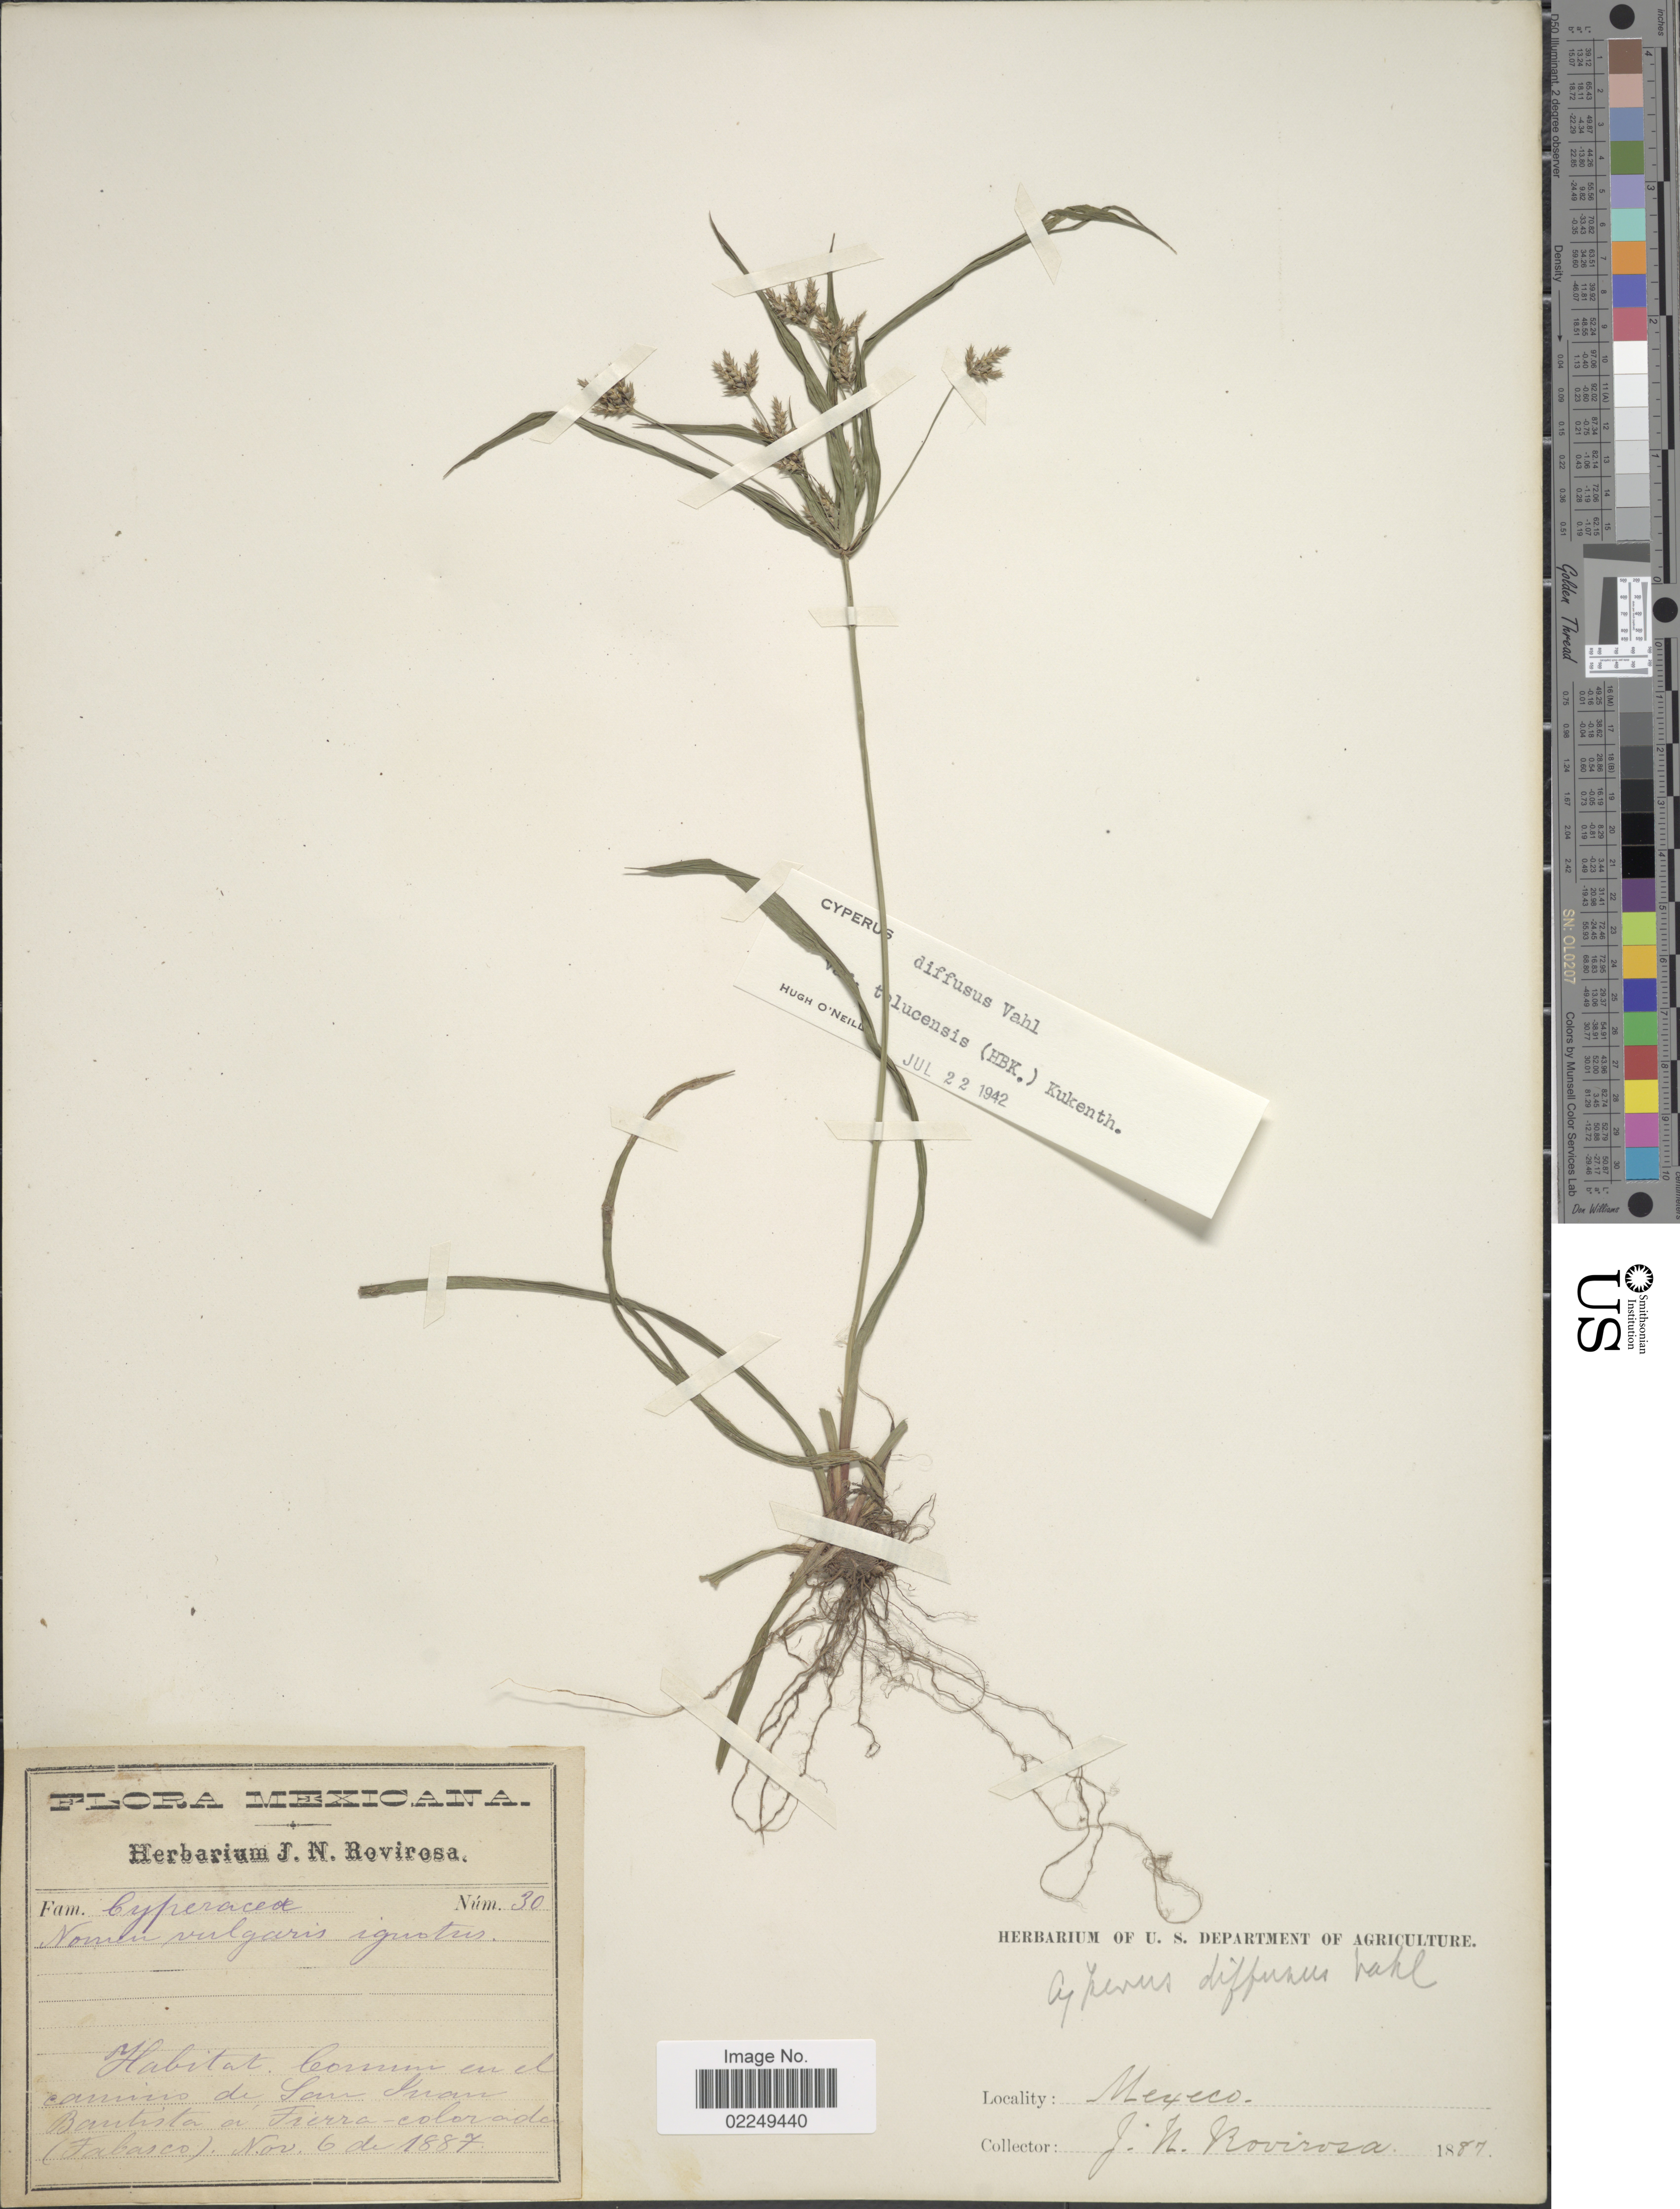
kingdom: Plantae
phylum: Tracheophyta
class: Liliopsida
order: Poales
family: Cyperaceae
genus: Cyperus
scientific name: Cyperus laxus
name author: Lam.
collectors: J. N. Rovirosa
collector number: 30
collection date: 1887-11-06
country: Mexico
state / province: Tabasco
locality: En el camino de San Juan Bantista a Fierra-colorado (Tabasco)